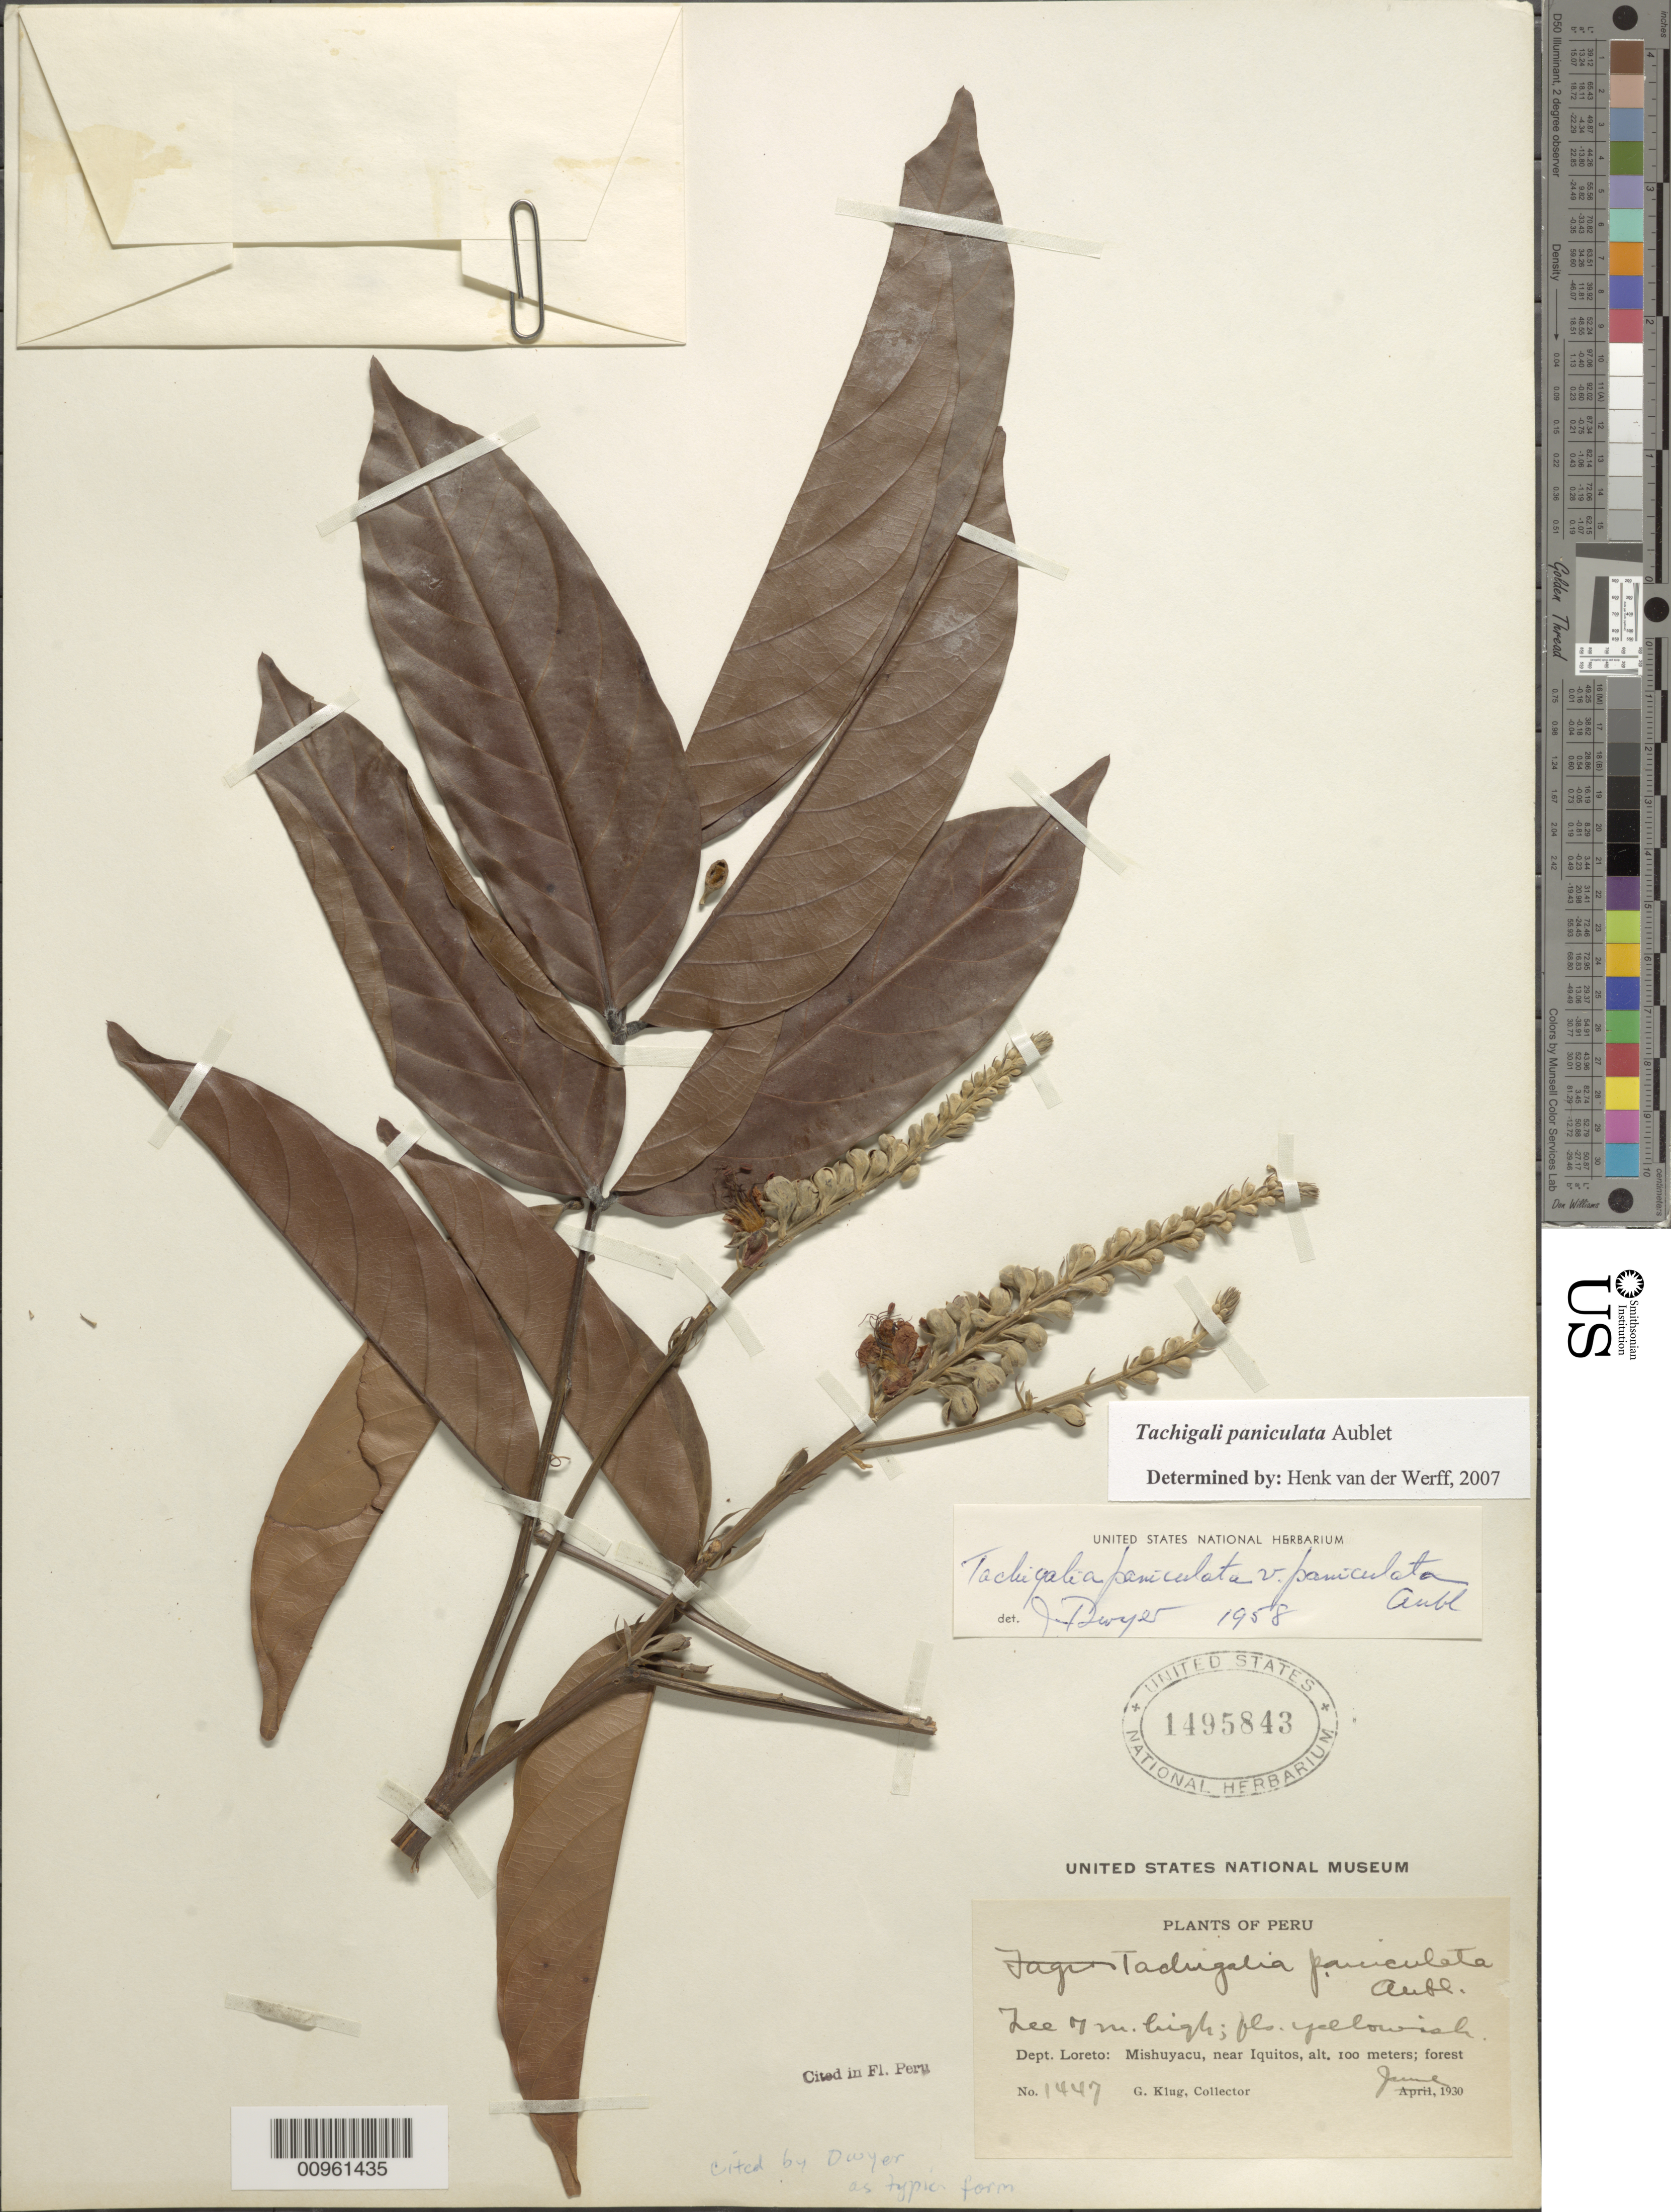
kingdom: Plantae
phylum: Tracheophyta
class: Magnoliopsida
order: Fabales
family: Fabaceae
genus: Tachigali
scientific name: Tachigali paniculata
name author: Aubl.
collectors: G. Klug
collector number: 1447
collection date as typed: Jun 1930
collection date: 1930-06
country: Peru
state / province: Loreto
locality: Mishuyacu, near Iquitos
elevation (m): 100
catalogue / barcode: US 1495843